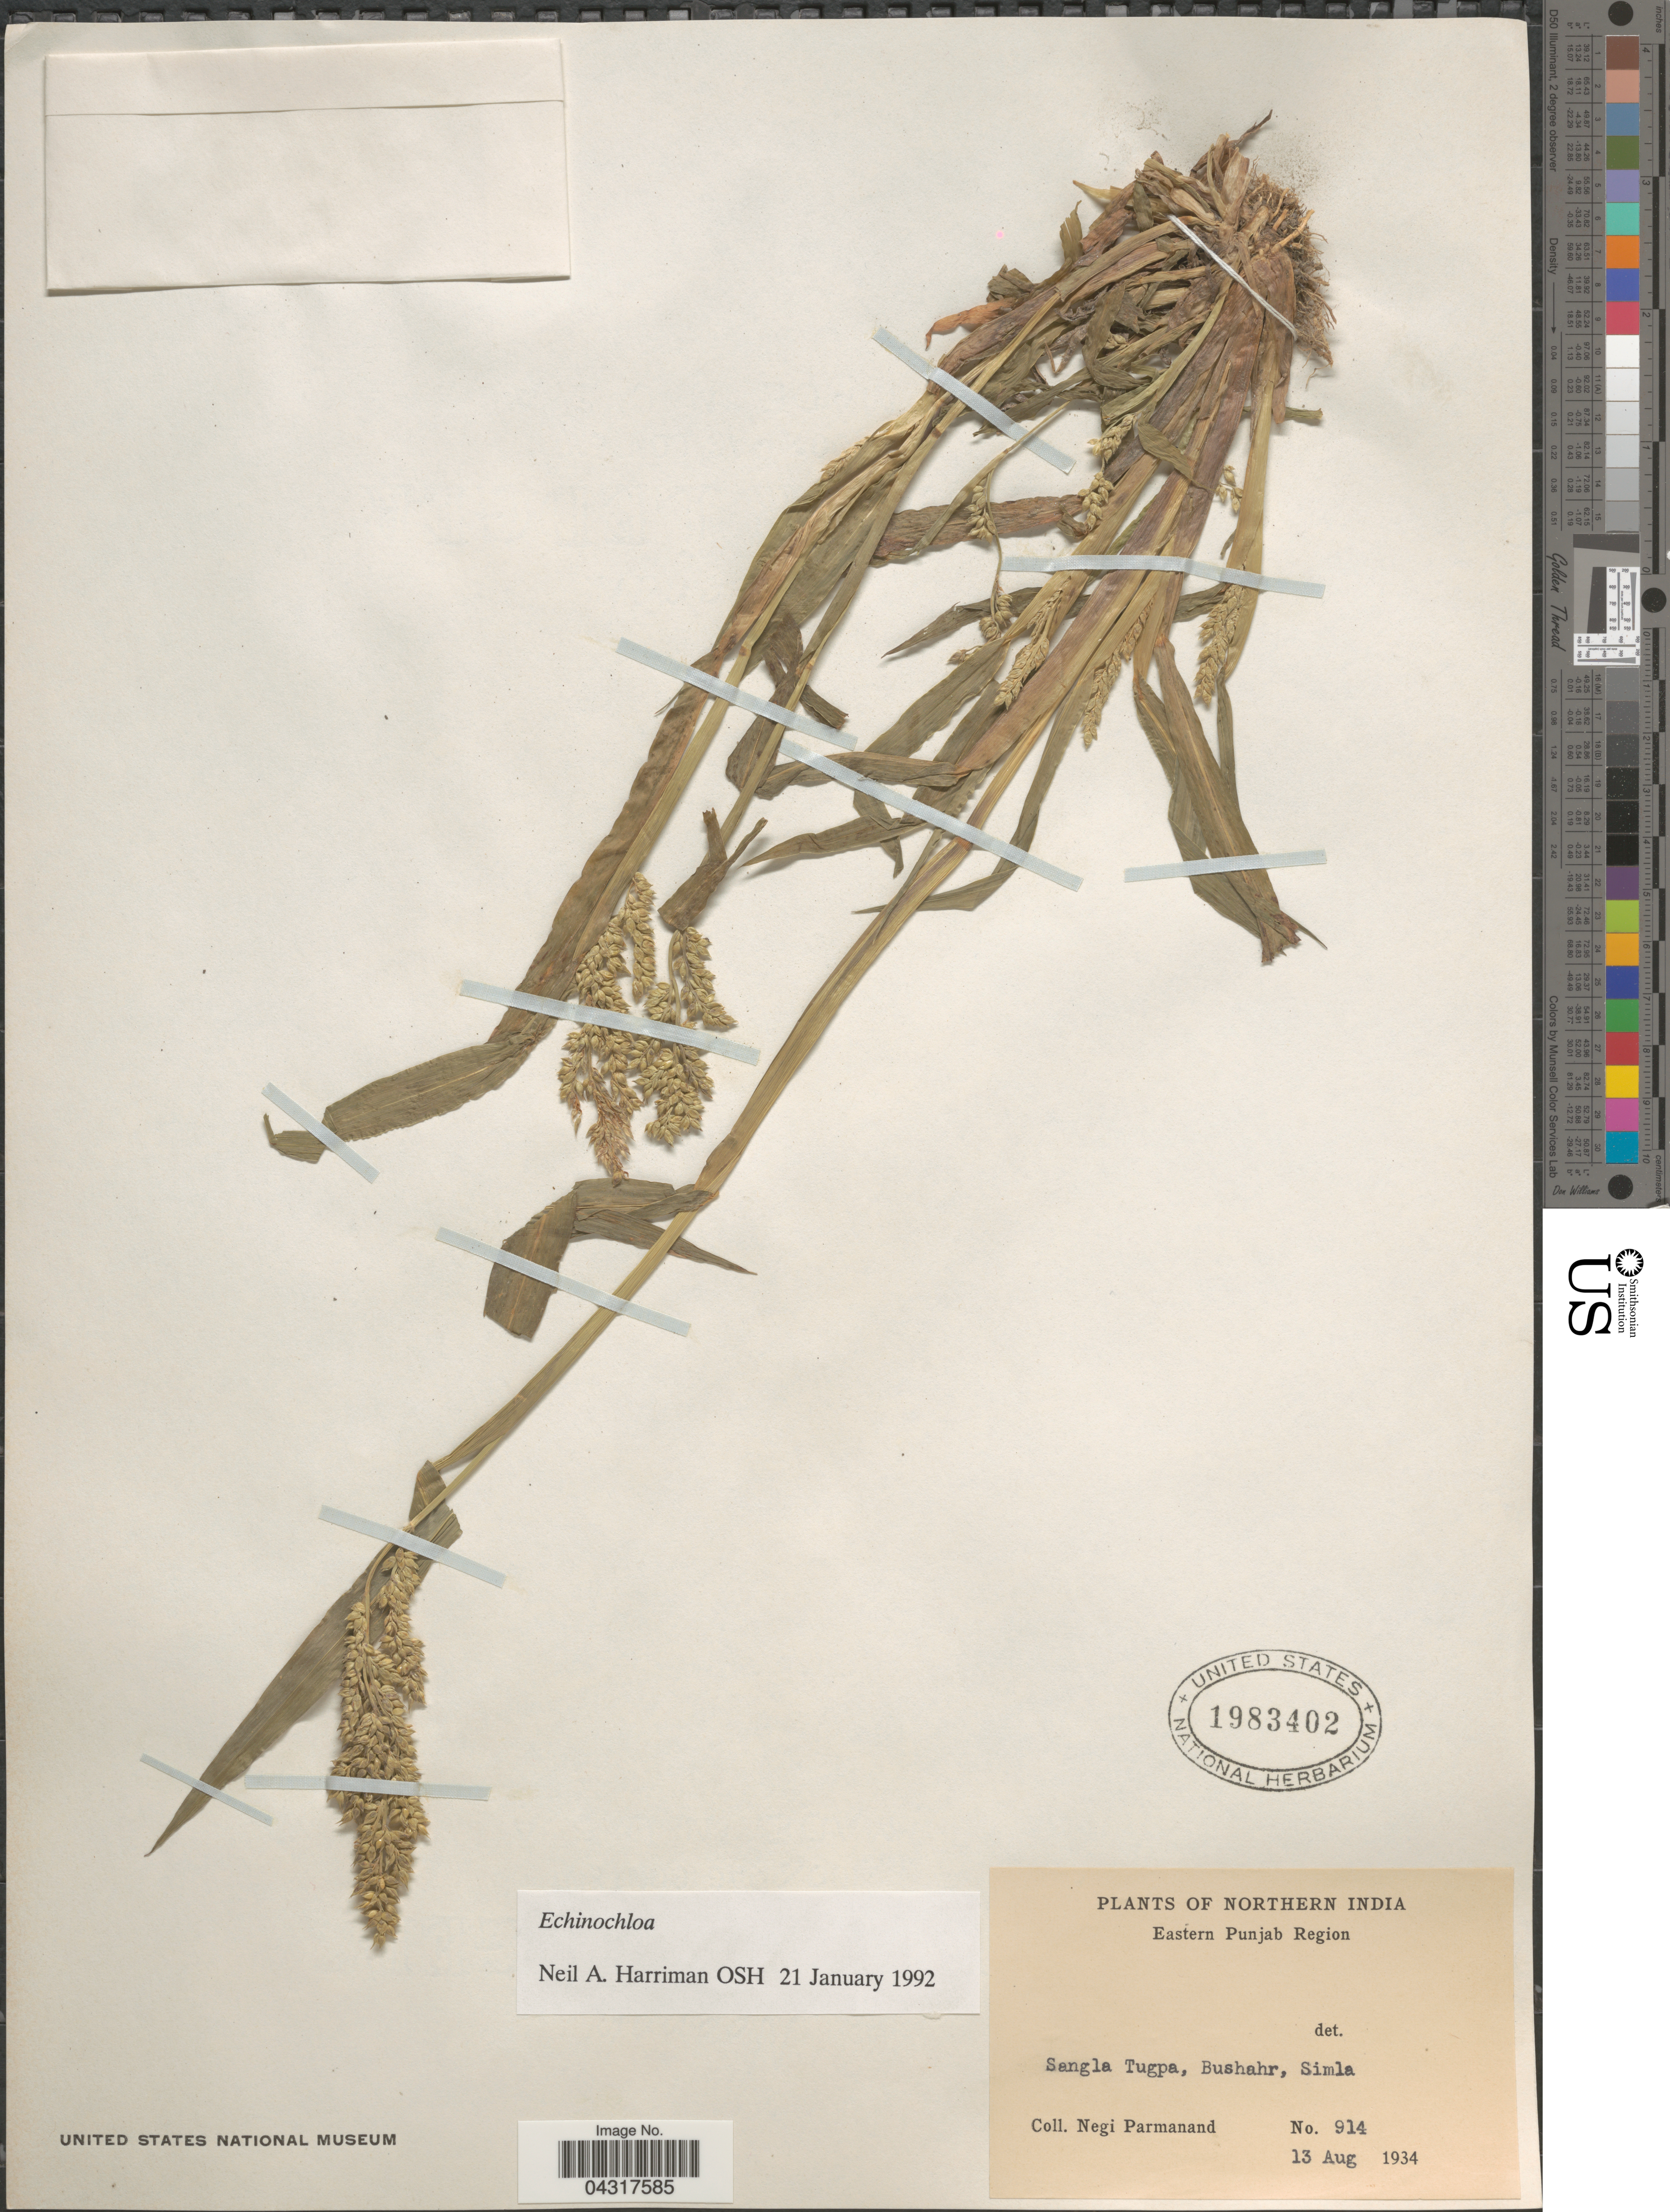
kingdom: Plantae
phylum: Tracheophyta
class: Liliopsida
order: Poales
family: Poaceae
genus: Echinochloa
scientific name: Echinochloa sp.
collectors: N. Parmanand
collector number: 914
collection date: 1934-08-13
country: India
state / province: Himachal Pradesh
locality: Northern India. Eastern Punjab Region. Sangla Tugpa, Bushahr, Simla.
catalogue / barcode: US 1983402